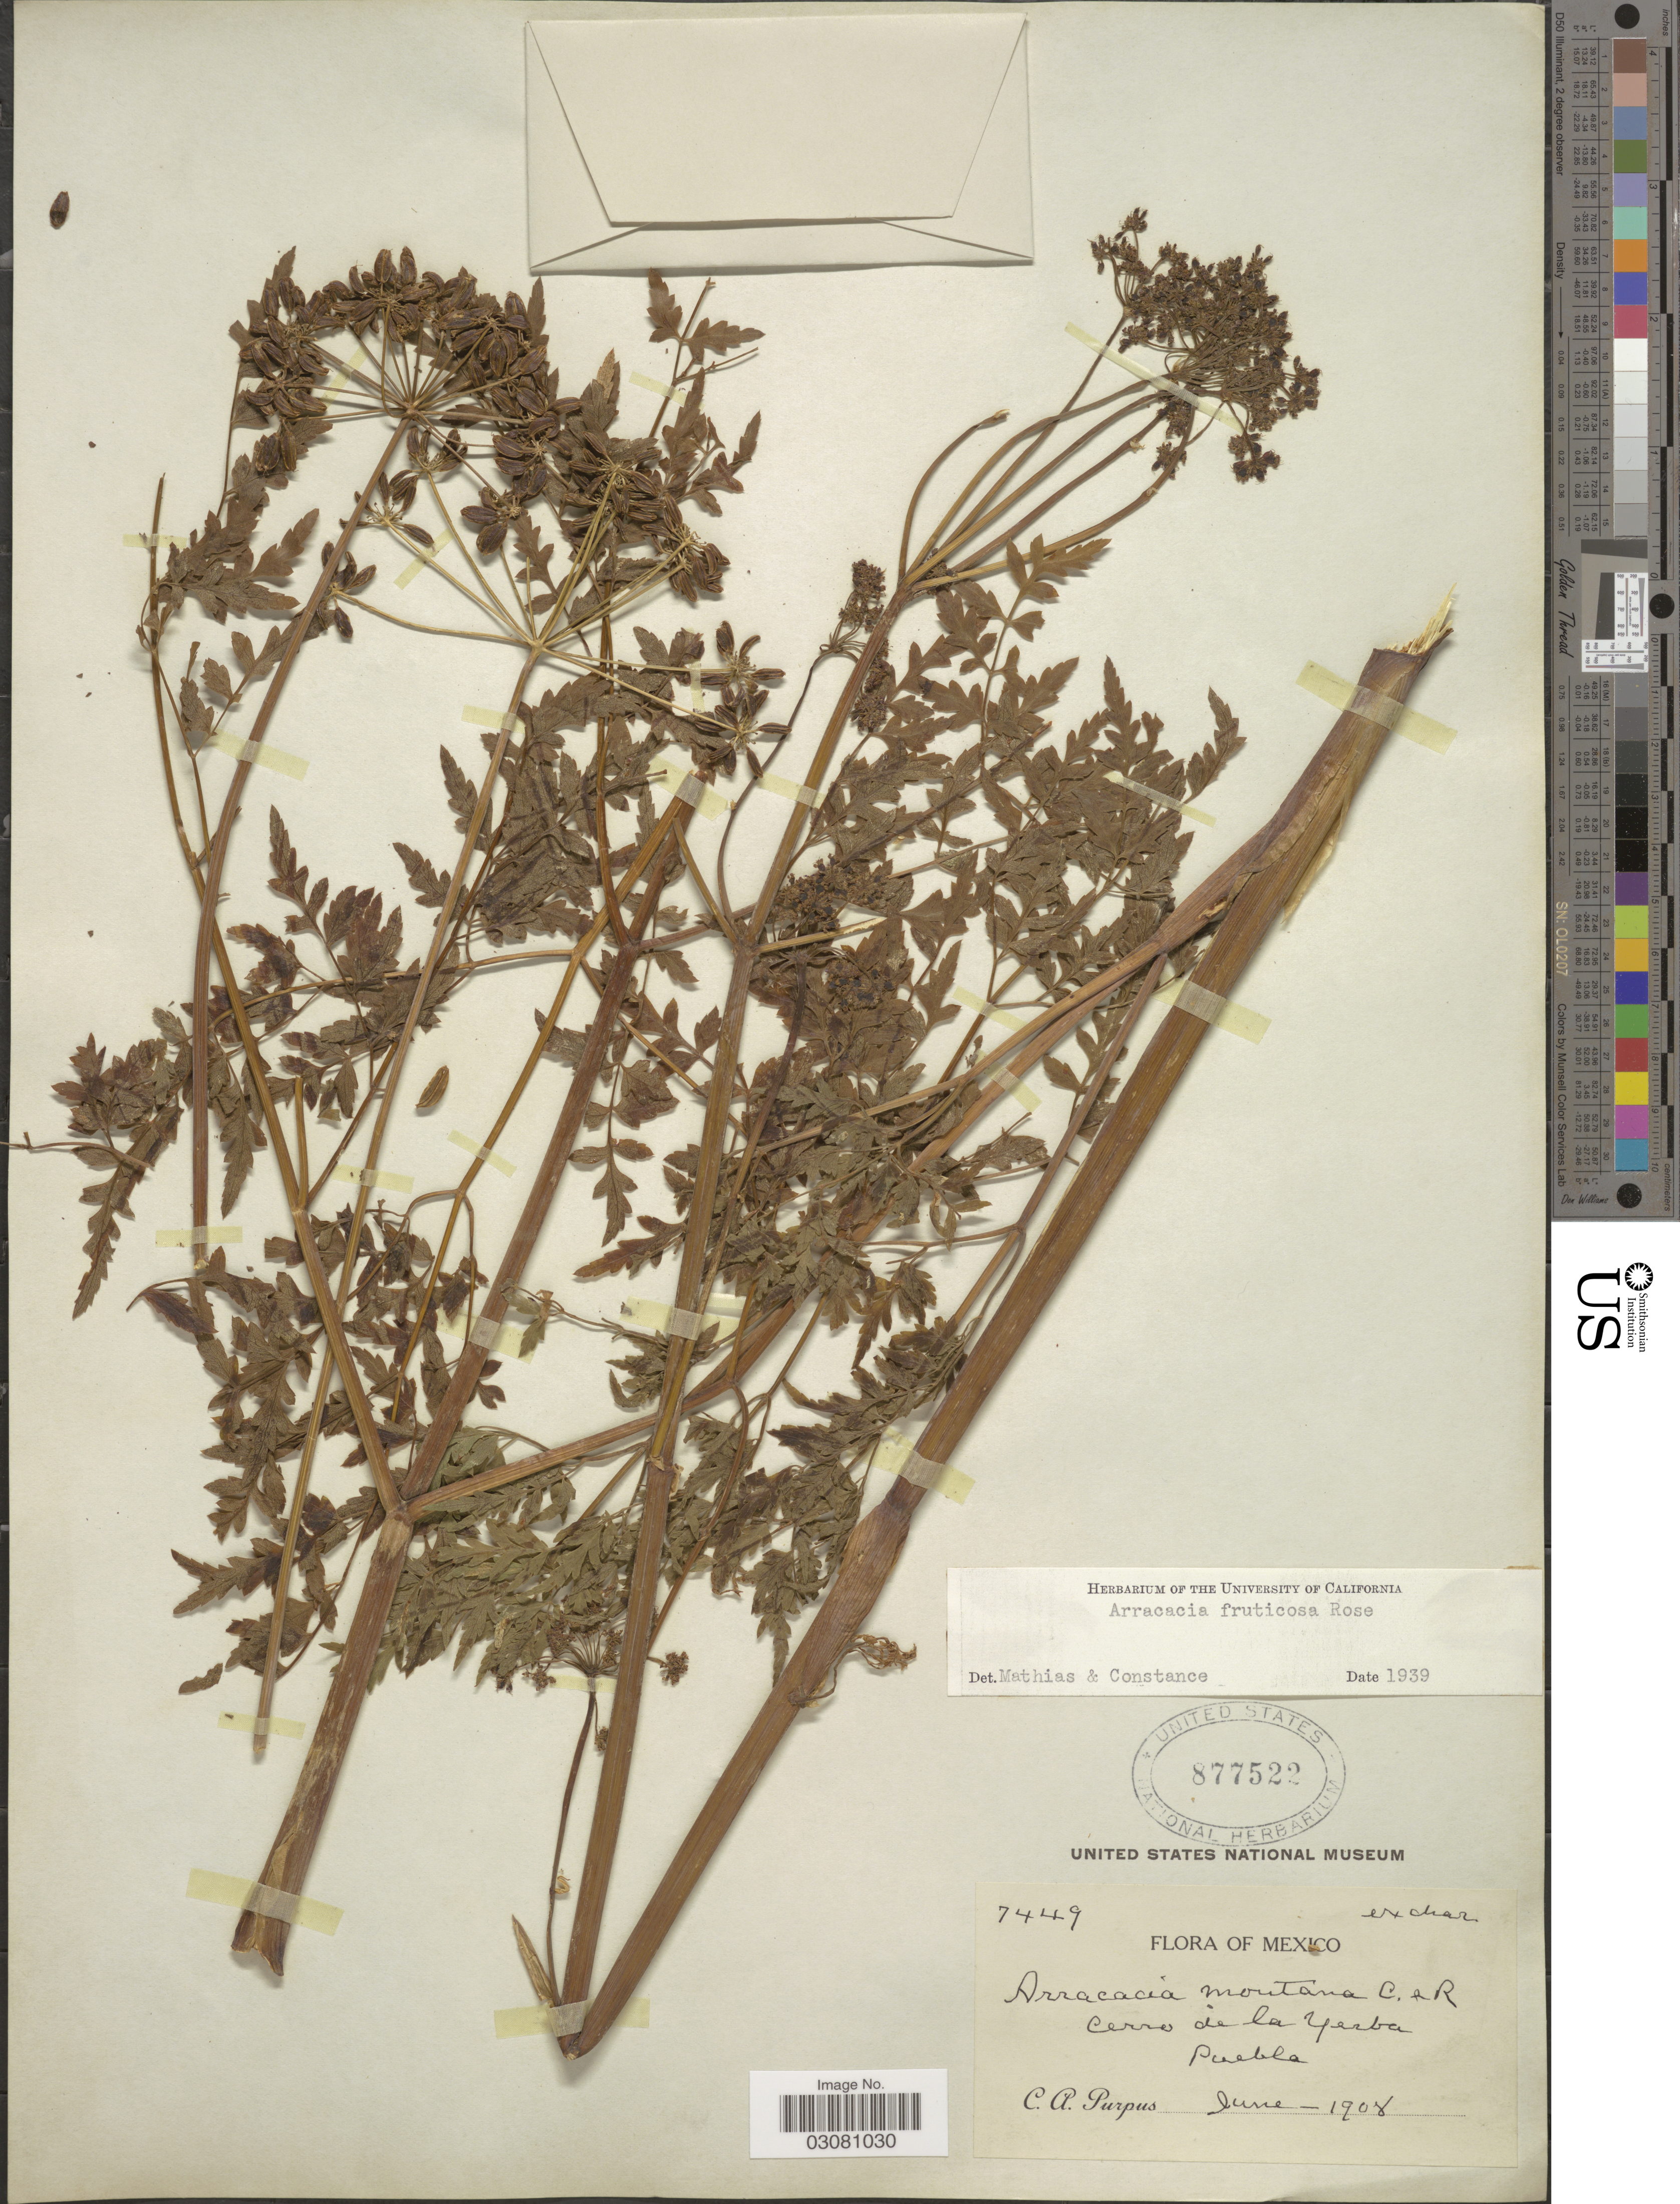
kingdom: Plantae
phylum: Tracheophyta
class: Magnoliopsida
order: Apiales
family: Apiaceae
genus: Arracacia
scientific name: Arracacia fruticosa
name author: Rose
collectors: C. A. Purpus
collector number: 7449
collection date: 1908-06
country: Mexico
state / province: Puebla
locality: Cerro de la Yerba.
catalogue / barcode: US 877522